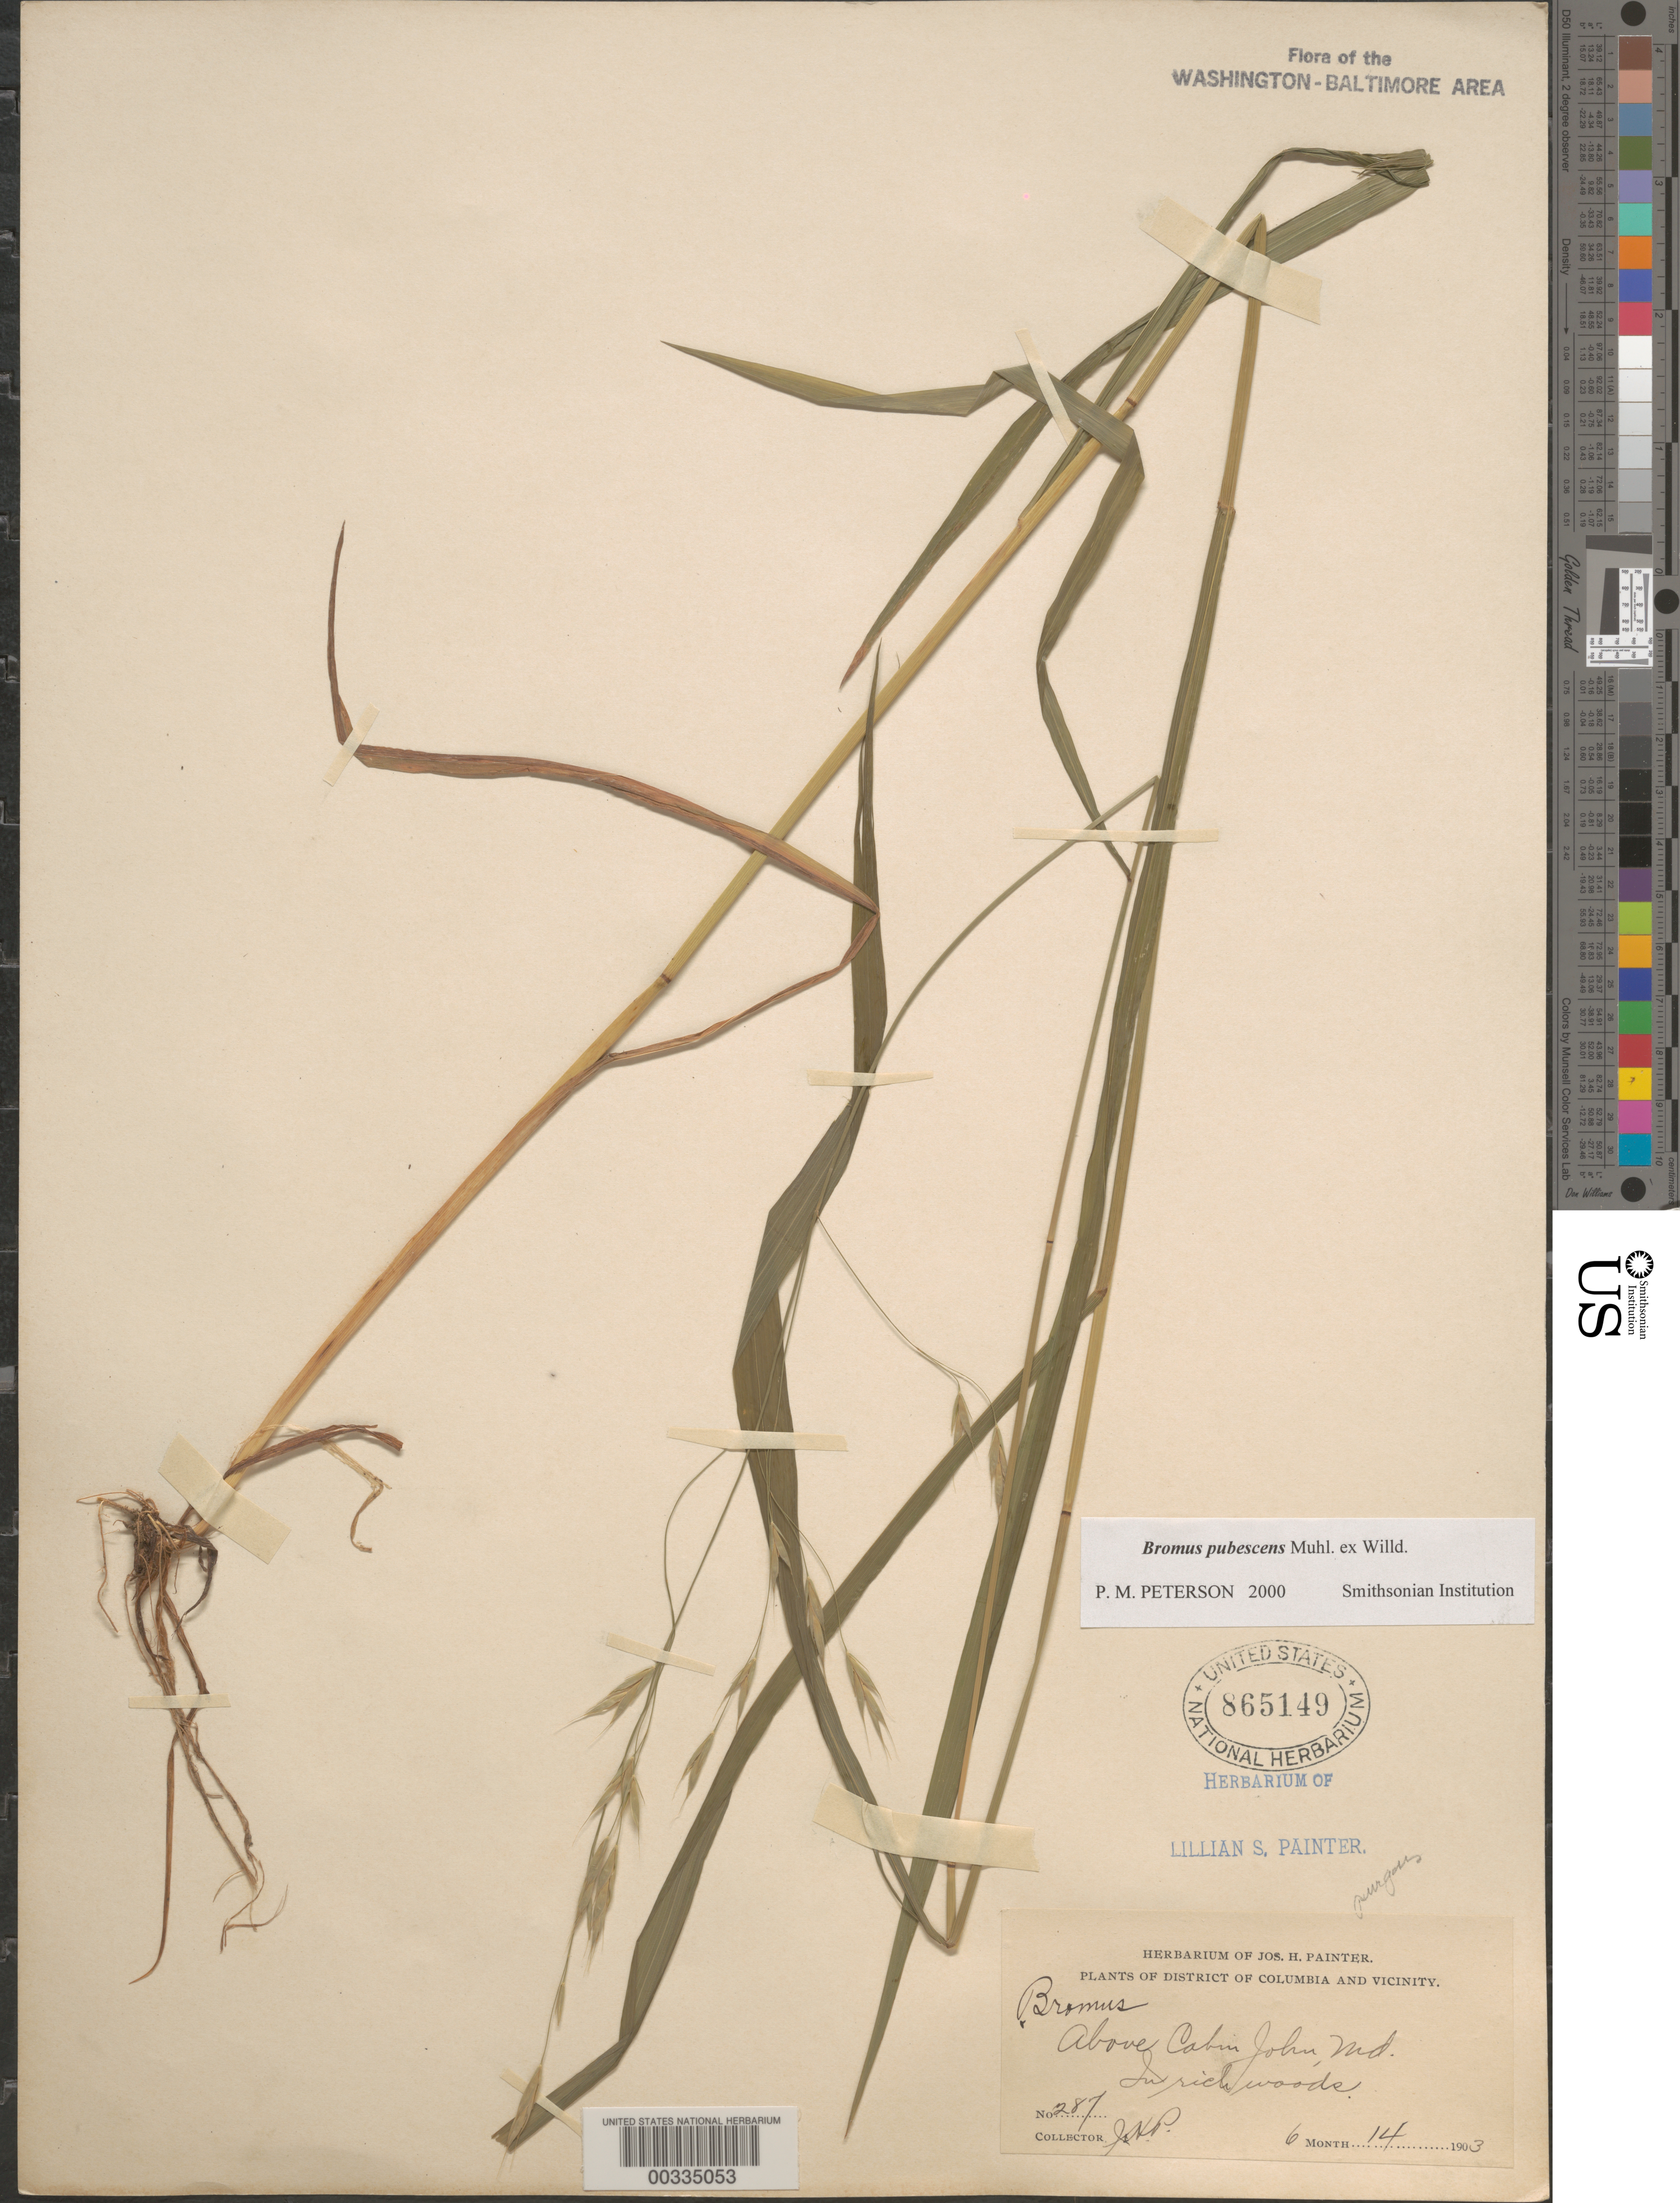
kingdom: Plantae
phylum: Tracheophyta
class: Liliopsida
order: Poales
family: Poaceae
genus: Bromus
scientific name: Bromus pubescens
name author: Muhl. ex Willd.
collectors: J. H. Painter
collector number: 287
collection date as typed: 14 Jun 1903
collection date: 1903-06-14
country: United States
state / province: Maryland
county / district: Montgomery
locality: Above Cabin John C. & O. Canal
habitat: Rich woods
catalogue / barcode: US 865149